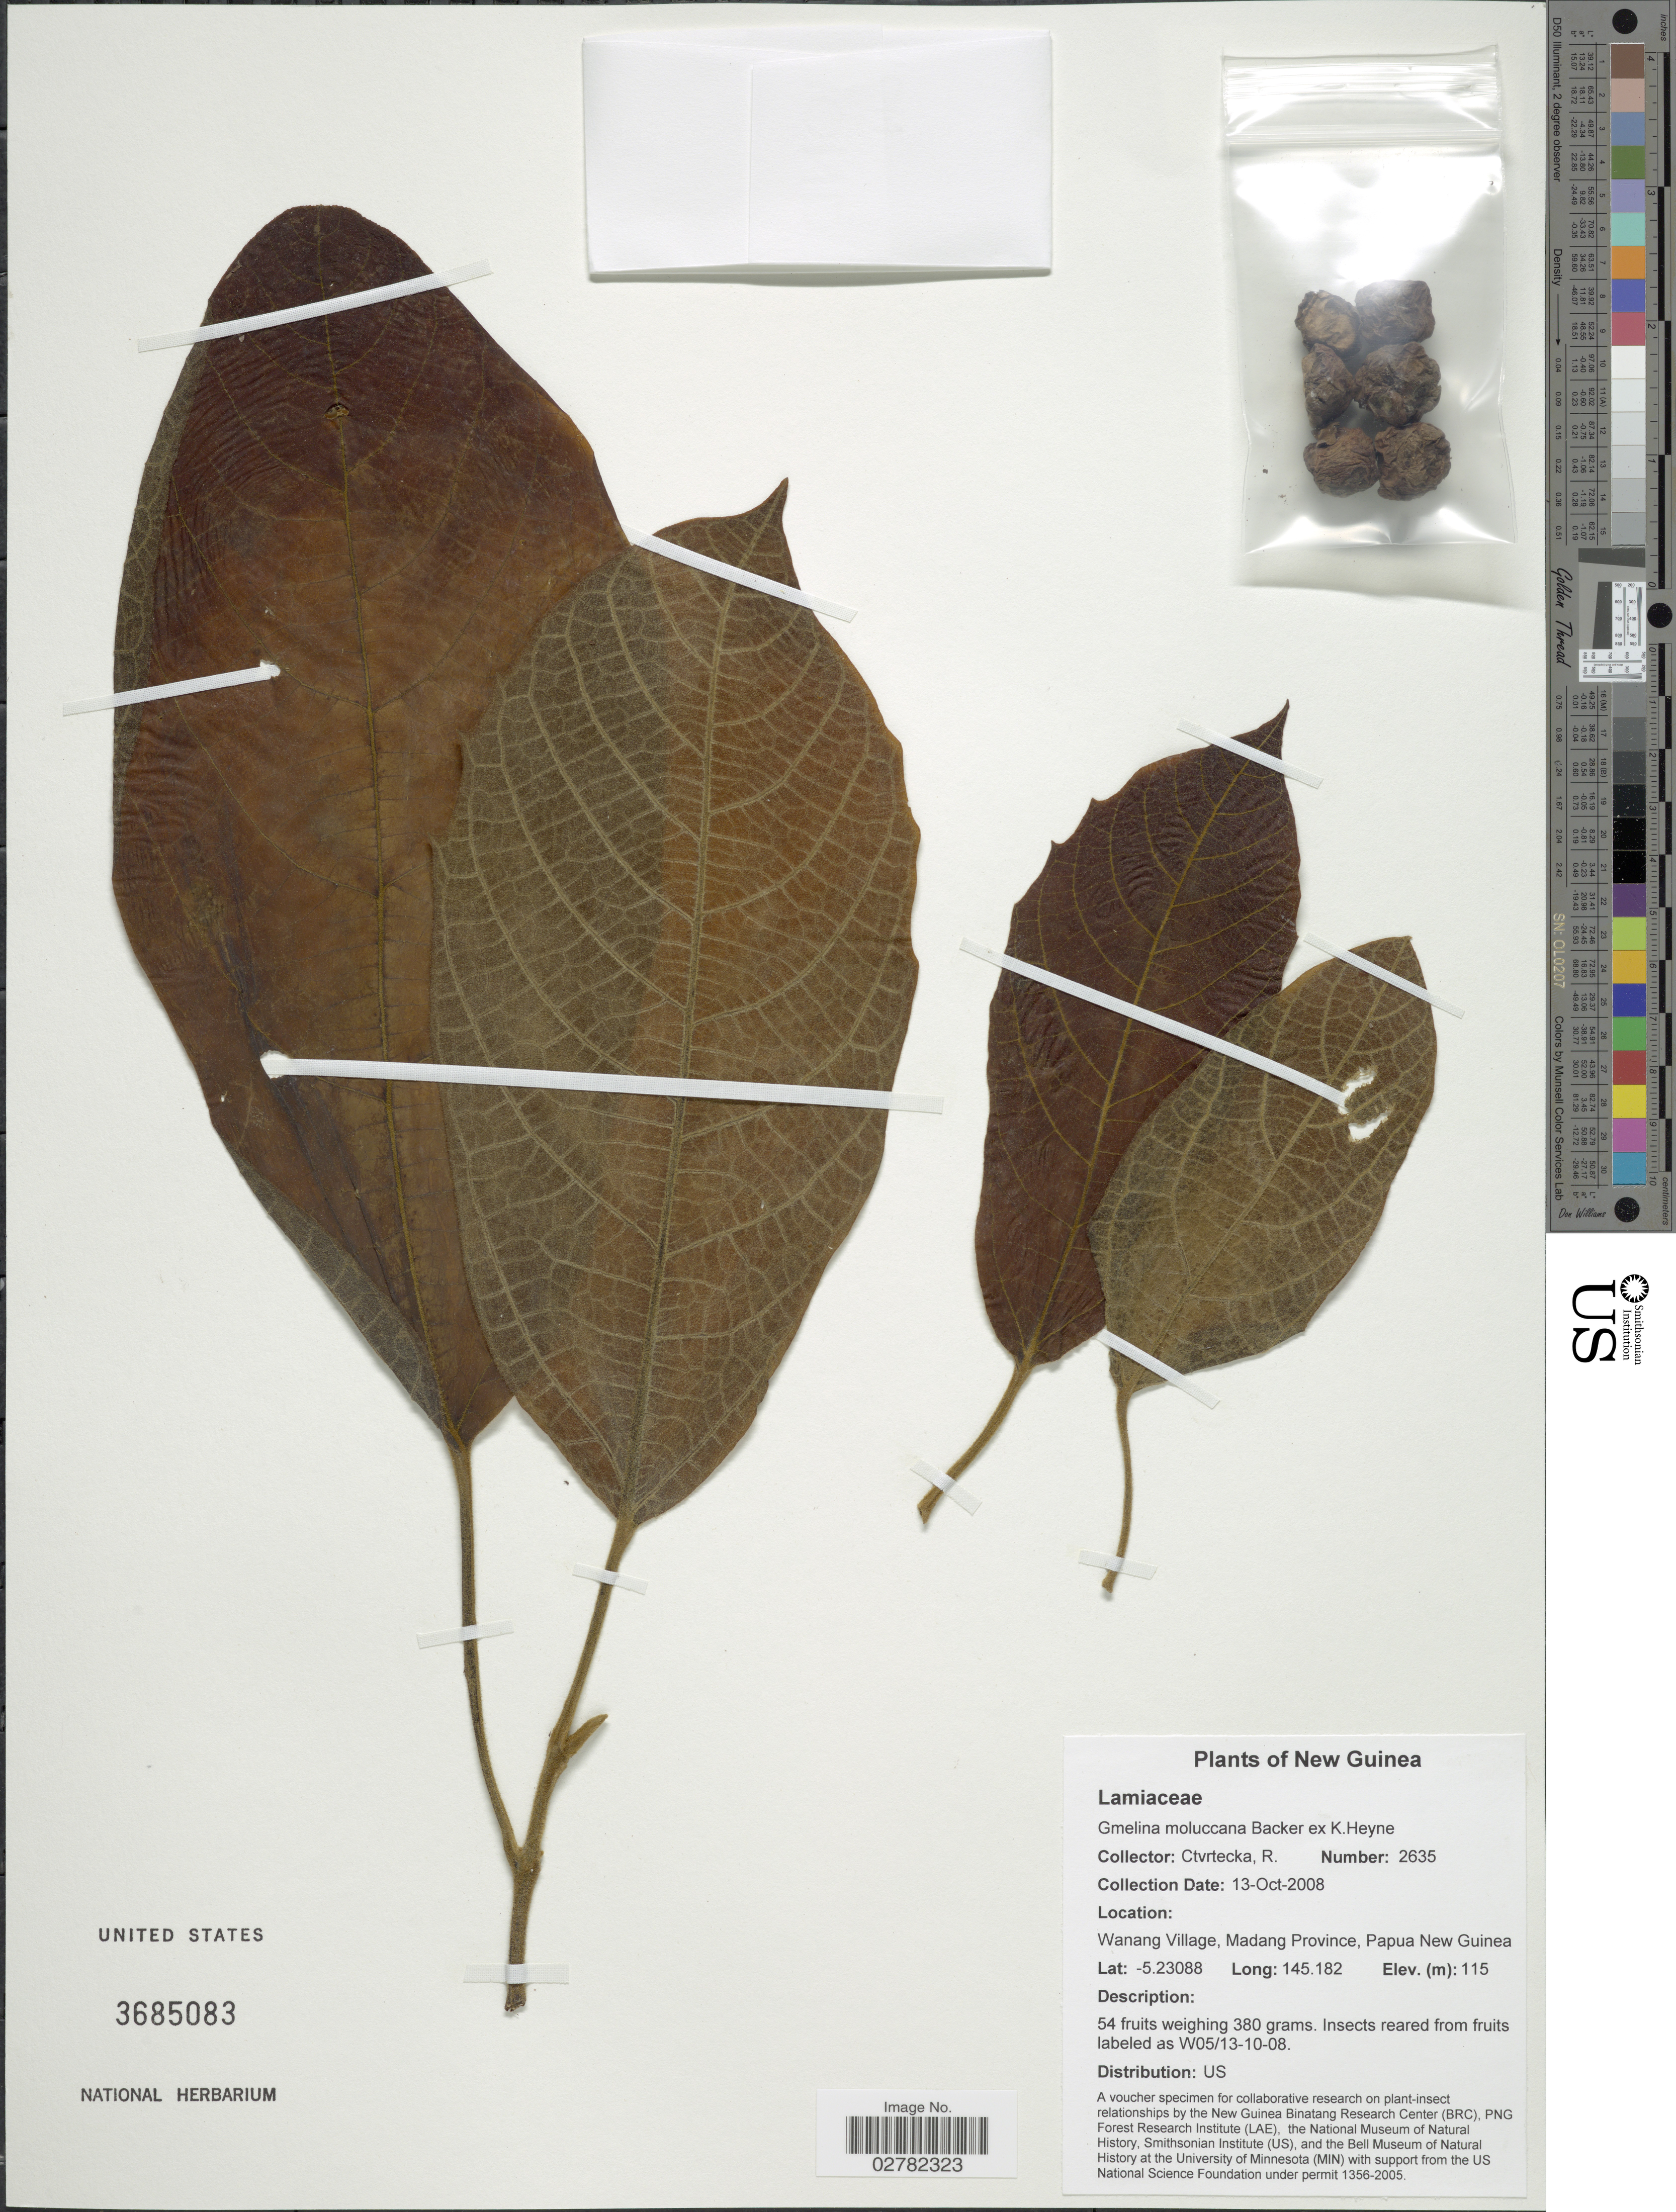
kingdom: Plantae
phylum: Tracheophyta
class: Magnoliopsida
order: Lamiales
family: Lamiaceae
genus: Gmelina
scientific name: Gmelina moluccana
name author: (Blume) Backer ex K. Heyne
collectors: R. Ctvrtecka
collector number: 2635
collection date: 2008-10-13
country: Papua New Guinea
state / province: Madang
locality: Wanang Village, Papua New Guinea.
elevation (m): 115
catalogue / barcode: US 3685083